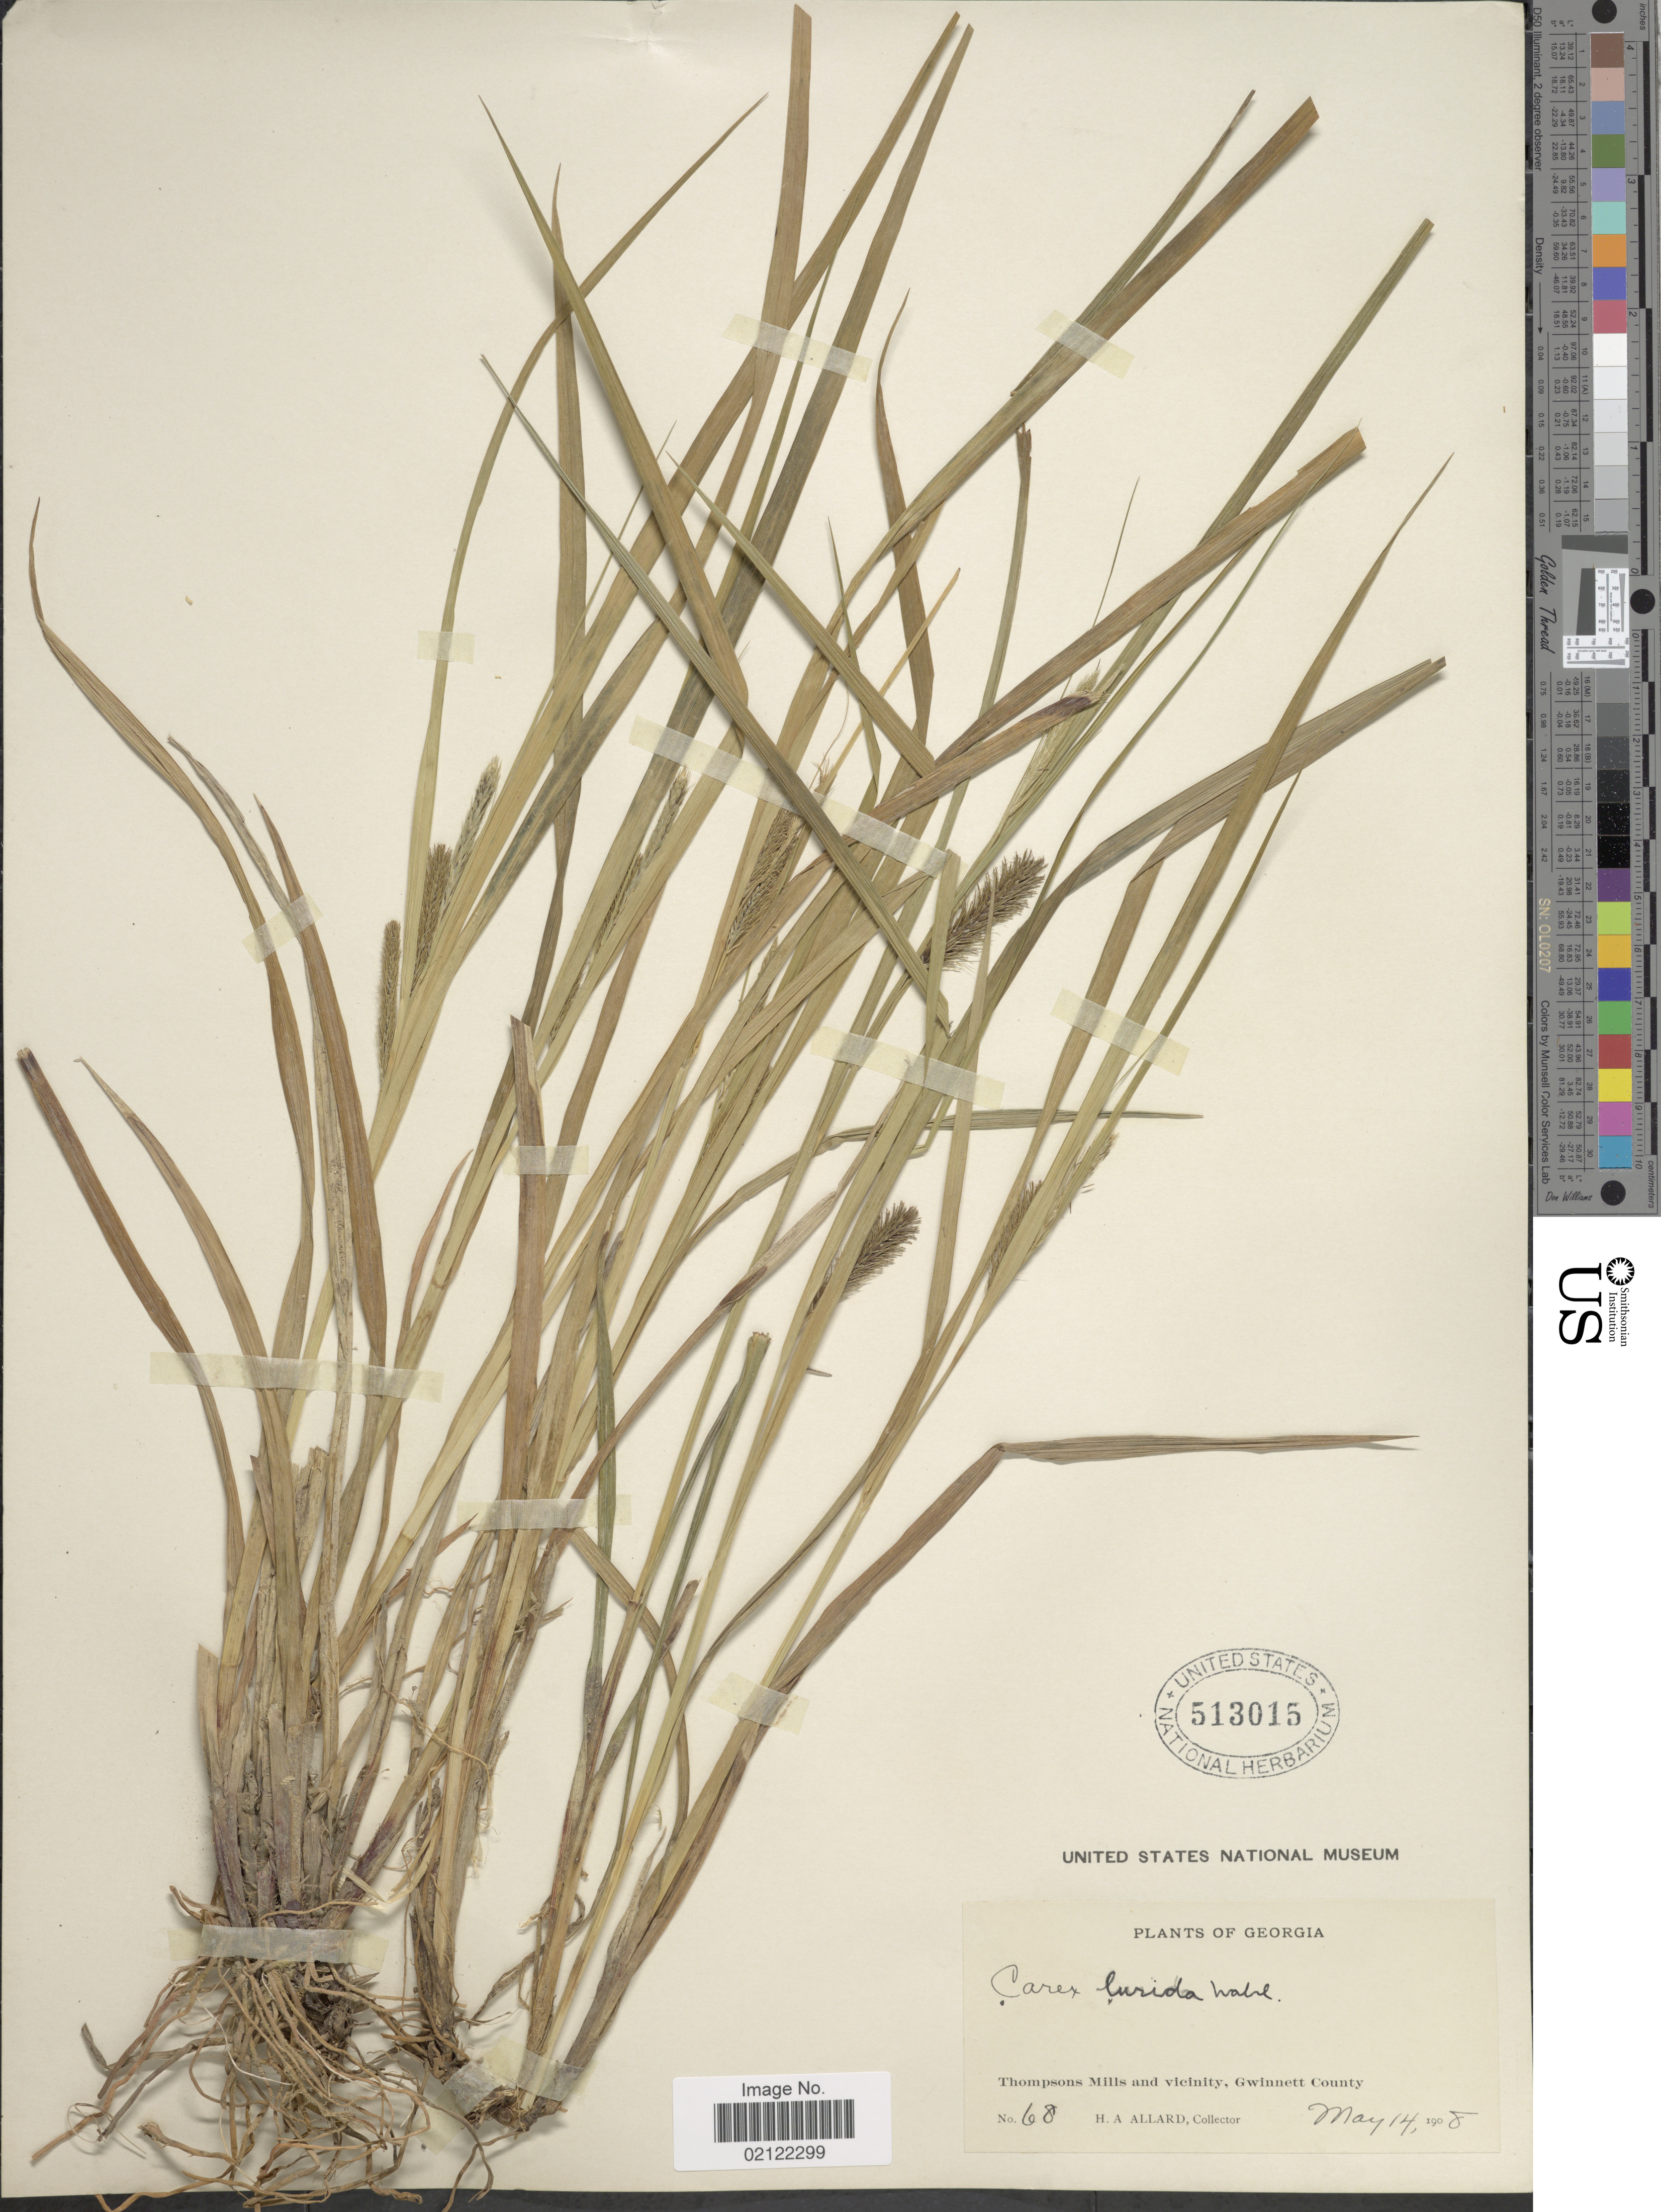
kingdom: Plantae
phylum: Tracheophyta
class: Liliopsida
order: Poales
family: Cyperaceae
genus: Carex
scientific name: Carex lurida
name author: Wahlenb.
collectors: H. A. Allard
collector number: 68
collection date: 1908-05-14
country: United States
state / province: Georgia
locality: Thompsons Mills and vicinity, Gwinnett County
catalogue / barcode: US 513015